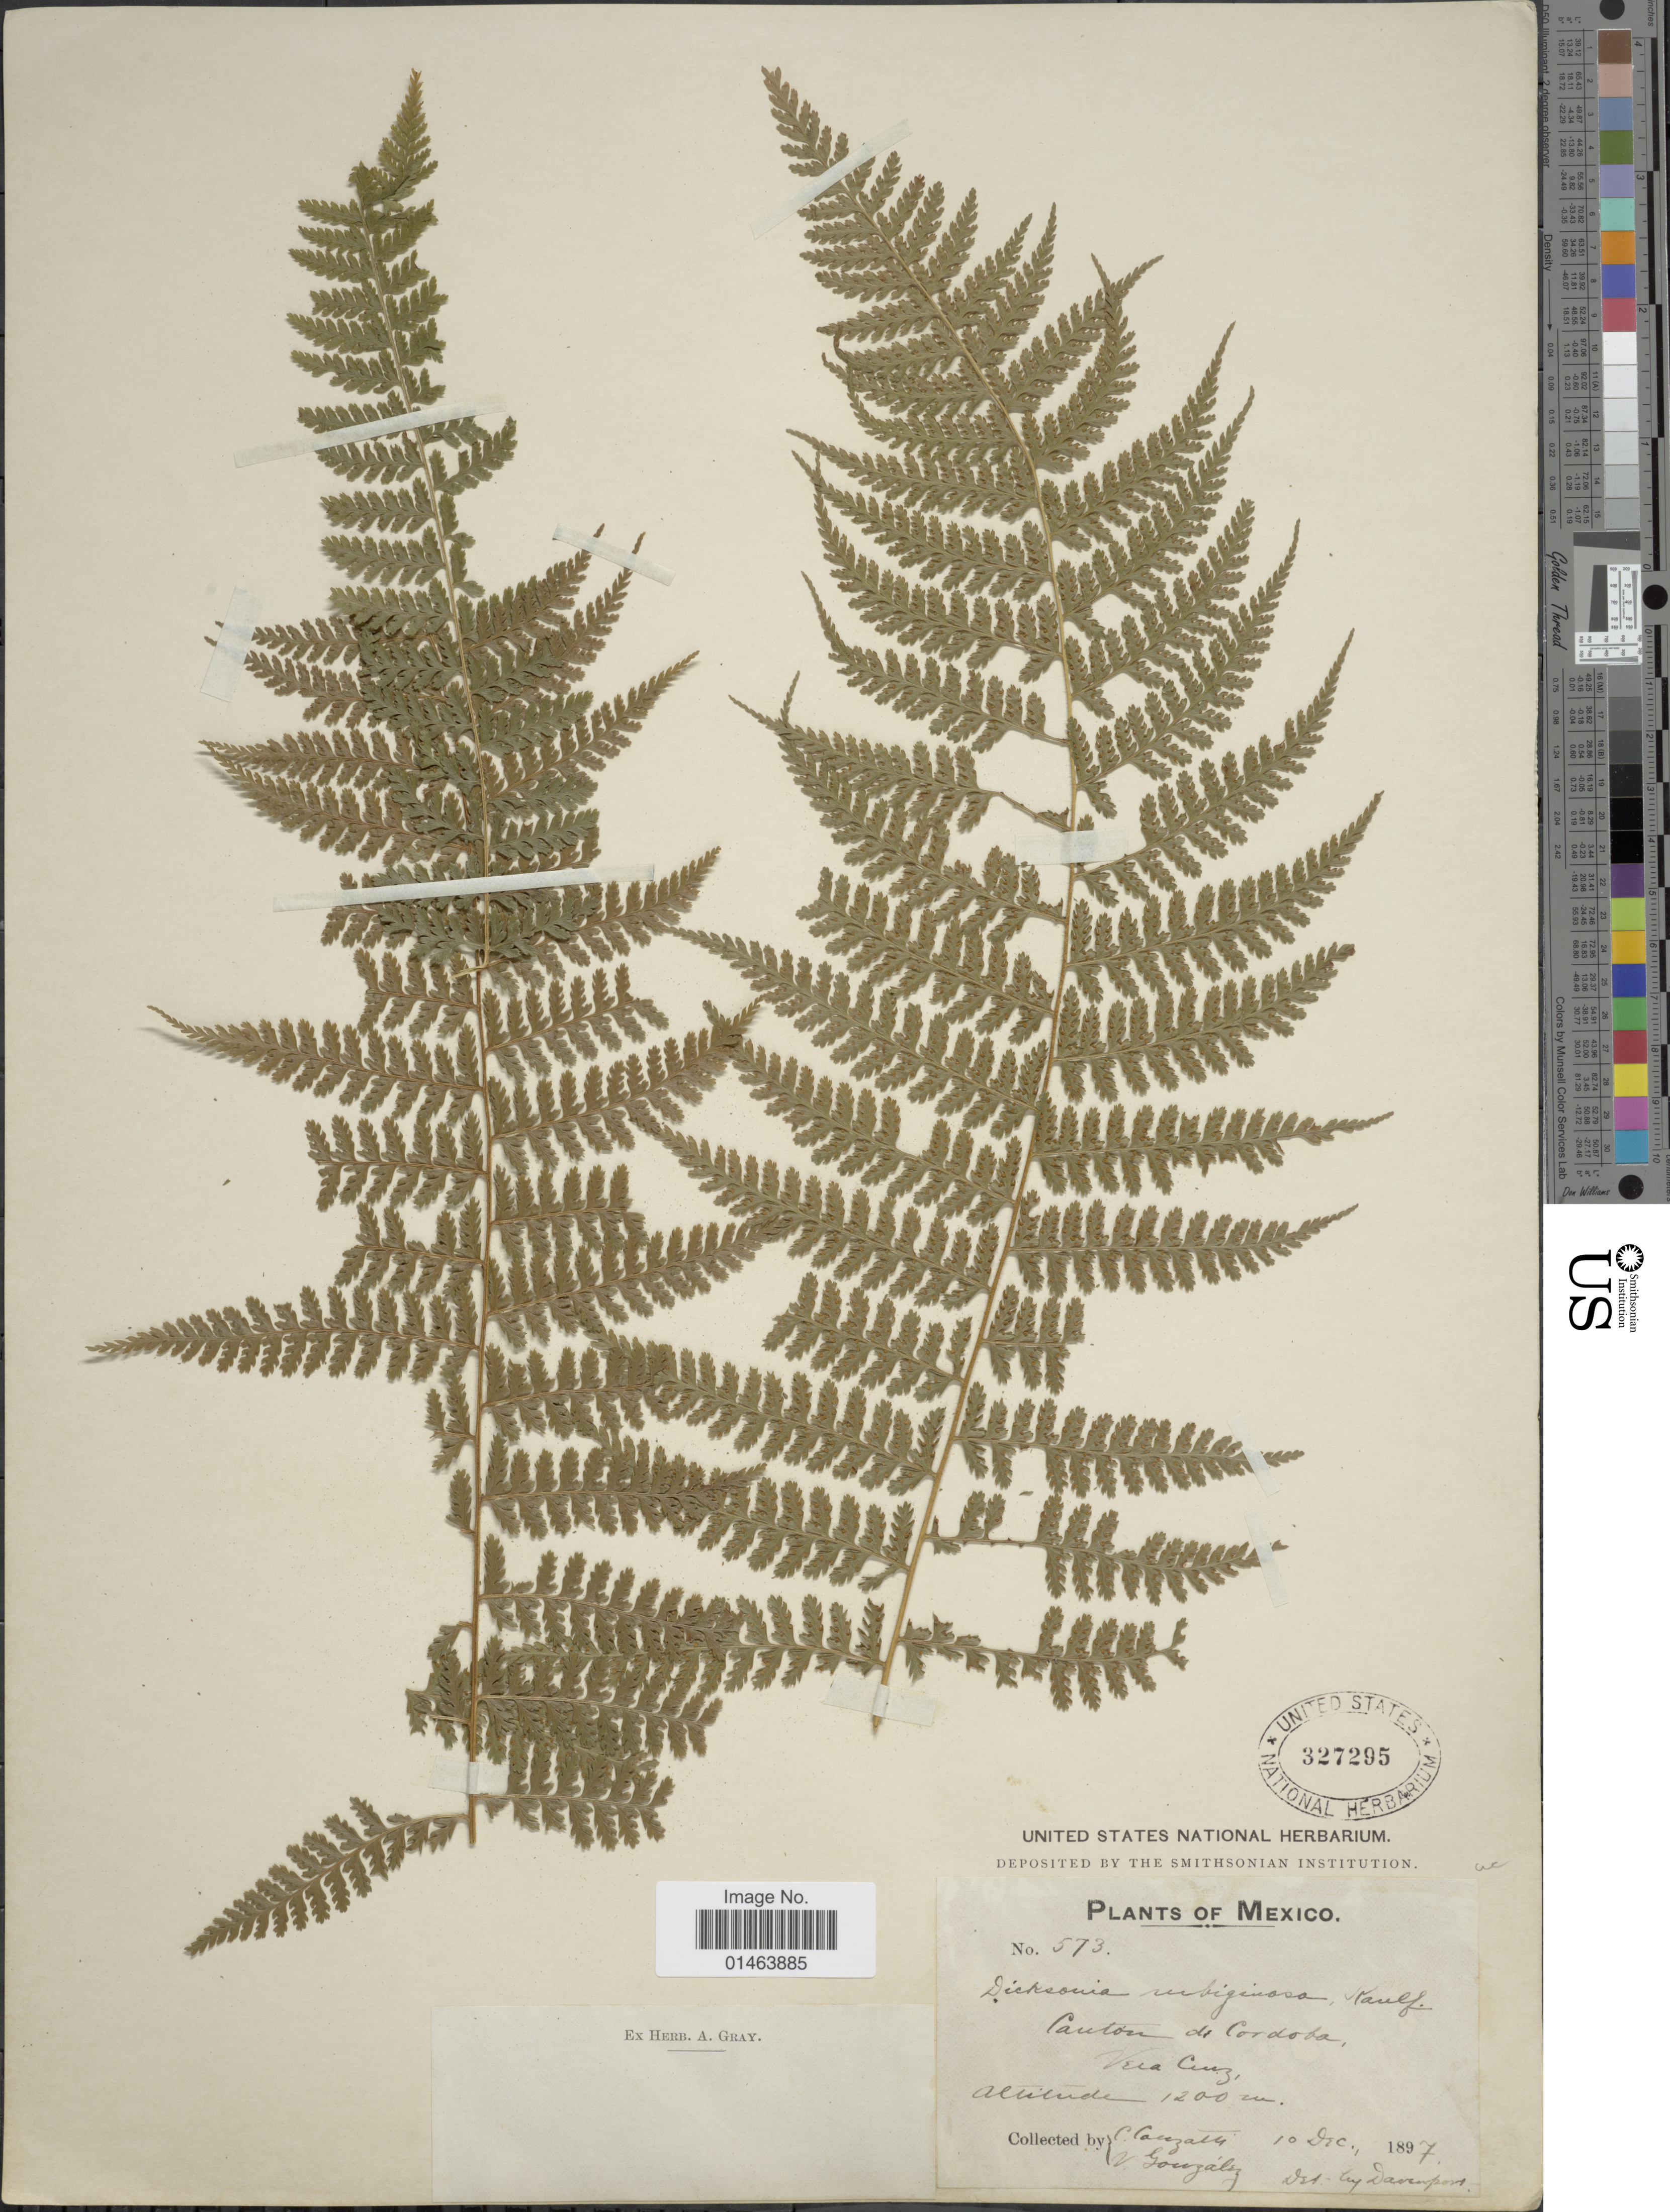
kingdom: Plantae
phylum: Tracheophyta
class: Polypodiopsida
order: Polypodiales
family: Dennstaedtiaceae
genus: Dennstaedtia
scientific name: Dennstaedtia cicutaria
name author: (Sw.) T. Moore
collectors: C. Couzatti & V. González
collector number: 573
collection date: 1897-12-10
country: Mexico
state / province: Veracruz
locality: Coutou de Cordoba. Vera Cruz.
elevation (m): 1200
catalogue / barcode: US 327295